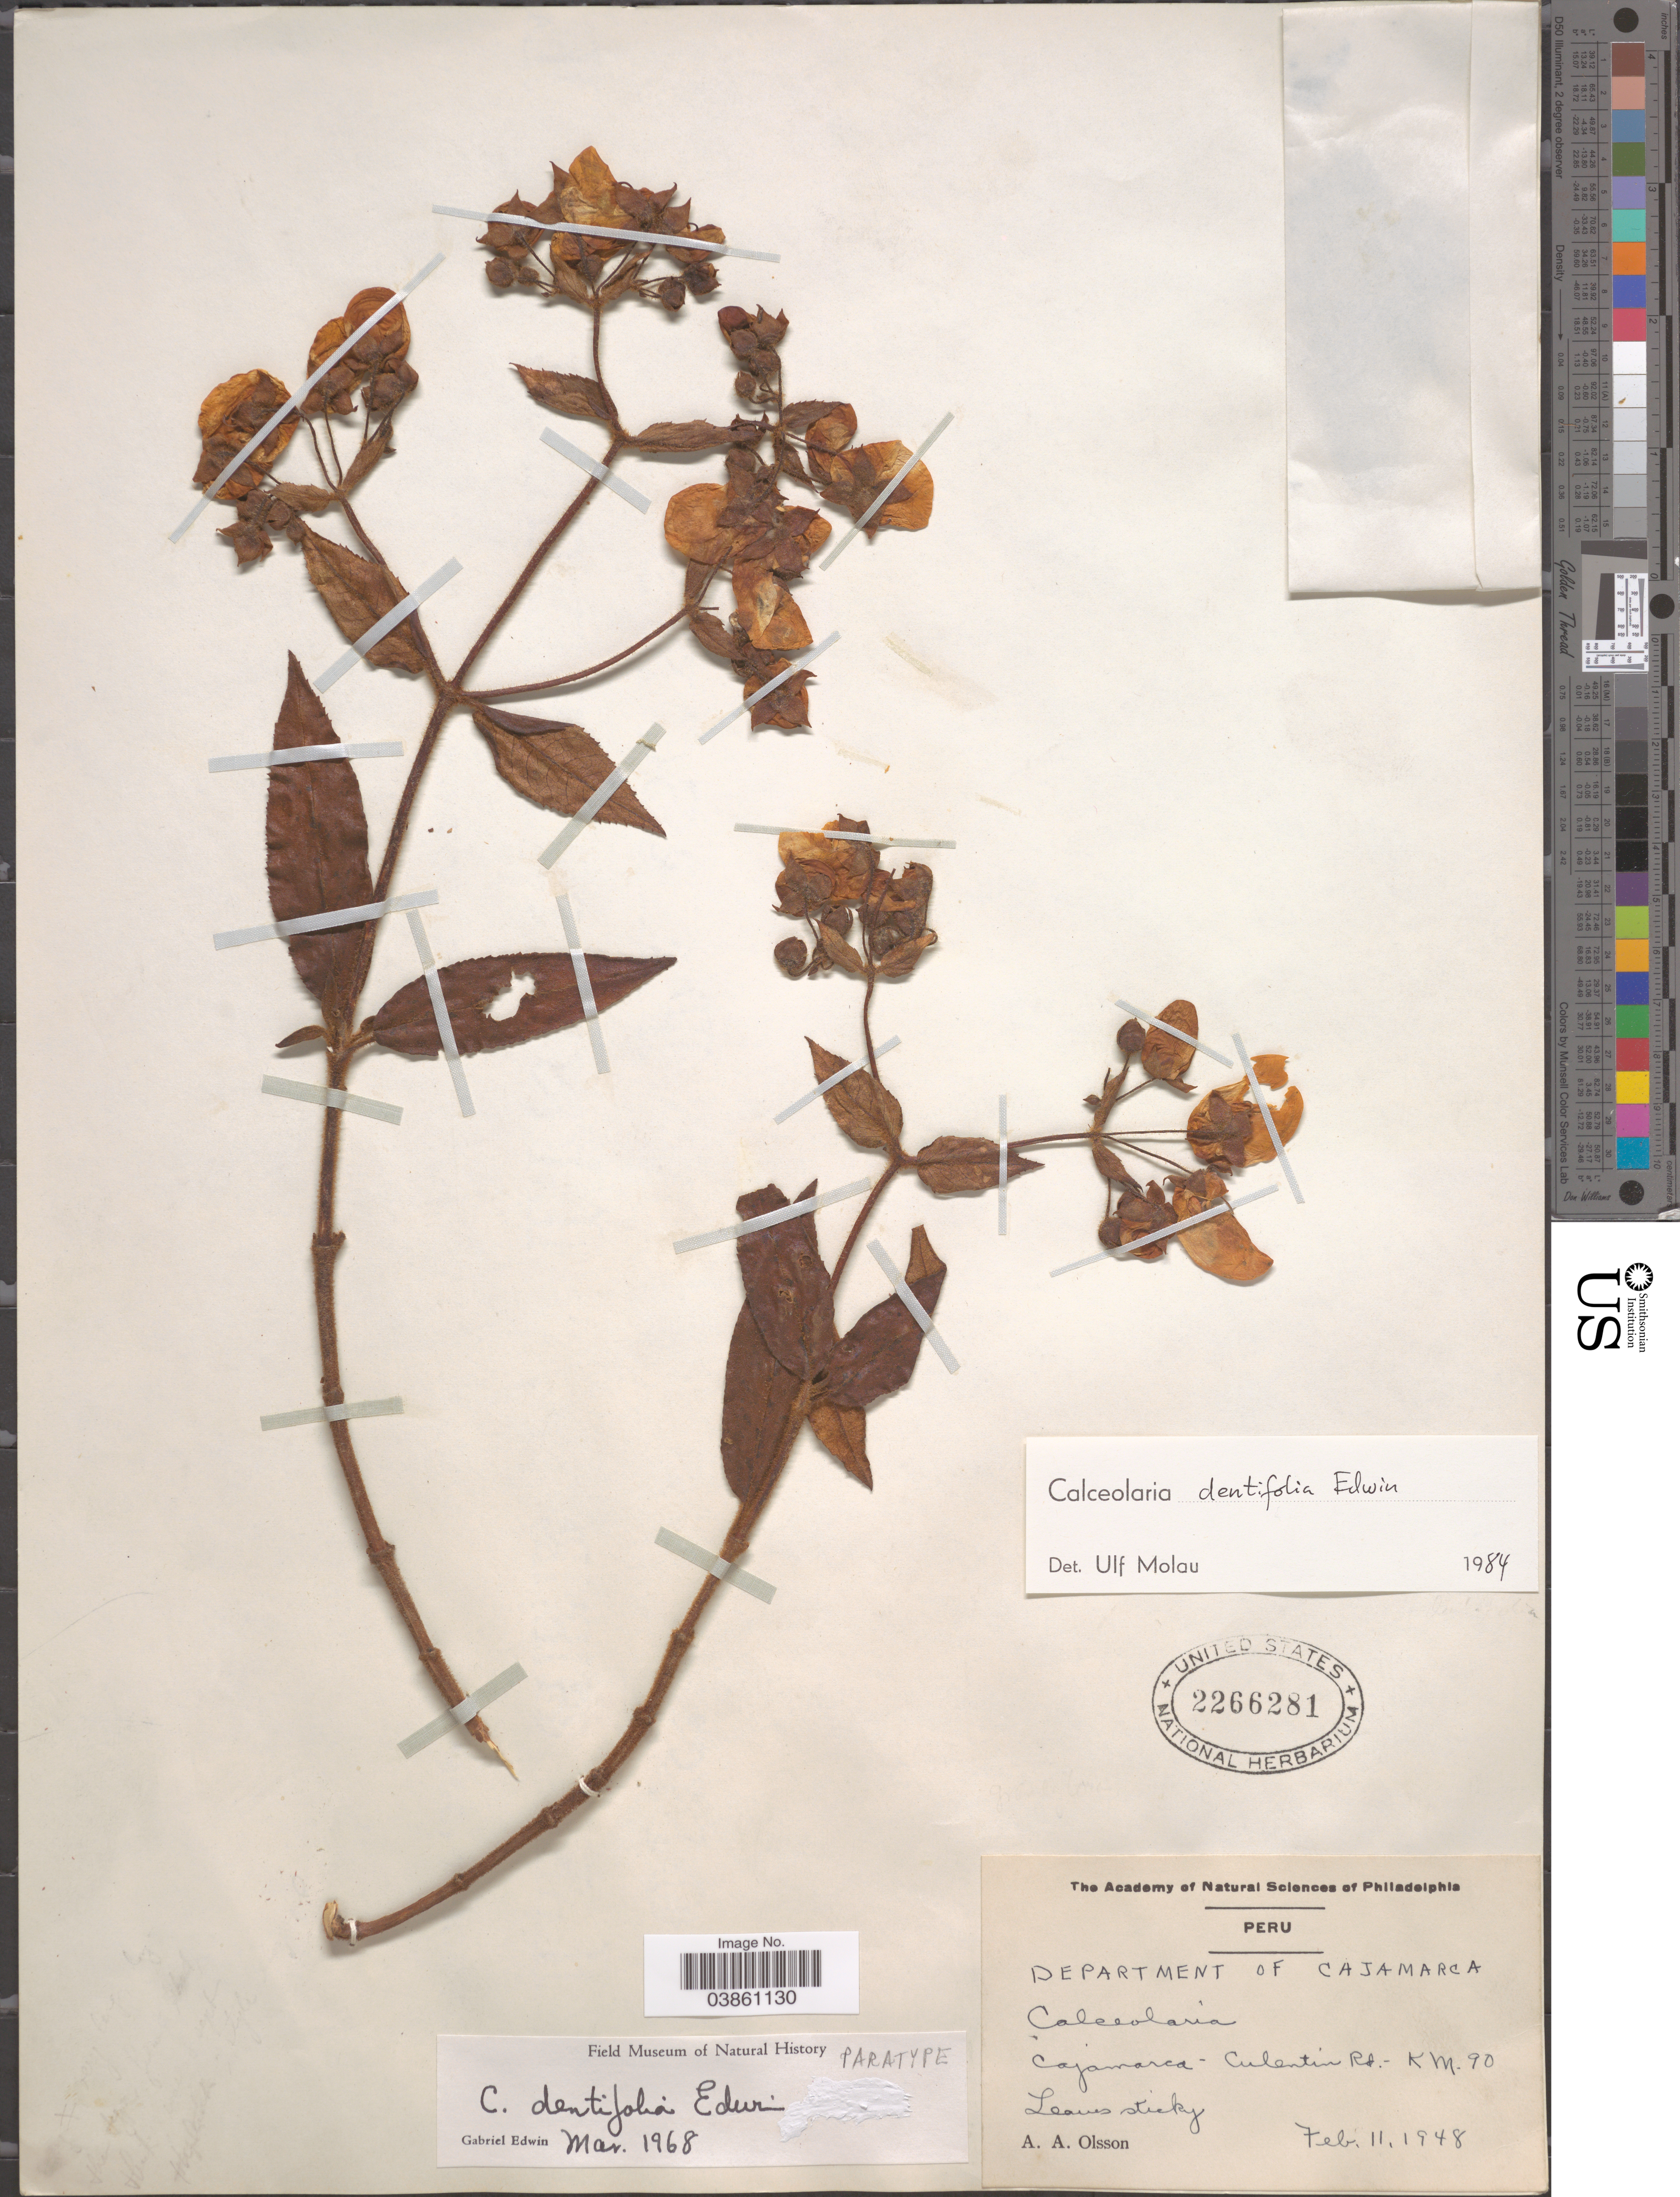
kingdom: Plantae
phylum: Tracheophyta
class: Magnoliopsida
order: Lamiales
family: Calceolariaceae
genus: Calceolaria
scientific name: Calceolaria dentifolia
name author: Edwin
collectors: A. Olsson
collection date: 1948-02-11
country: Peru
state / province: Cajamarca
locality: Department of Cajamarca. Cajamarca - Culetin Rd.- Km. 90.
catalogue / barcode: US 2266281